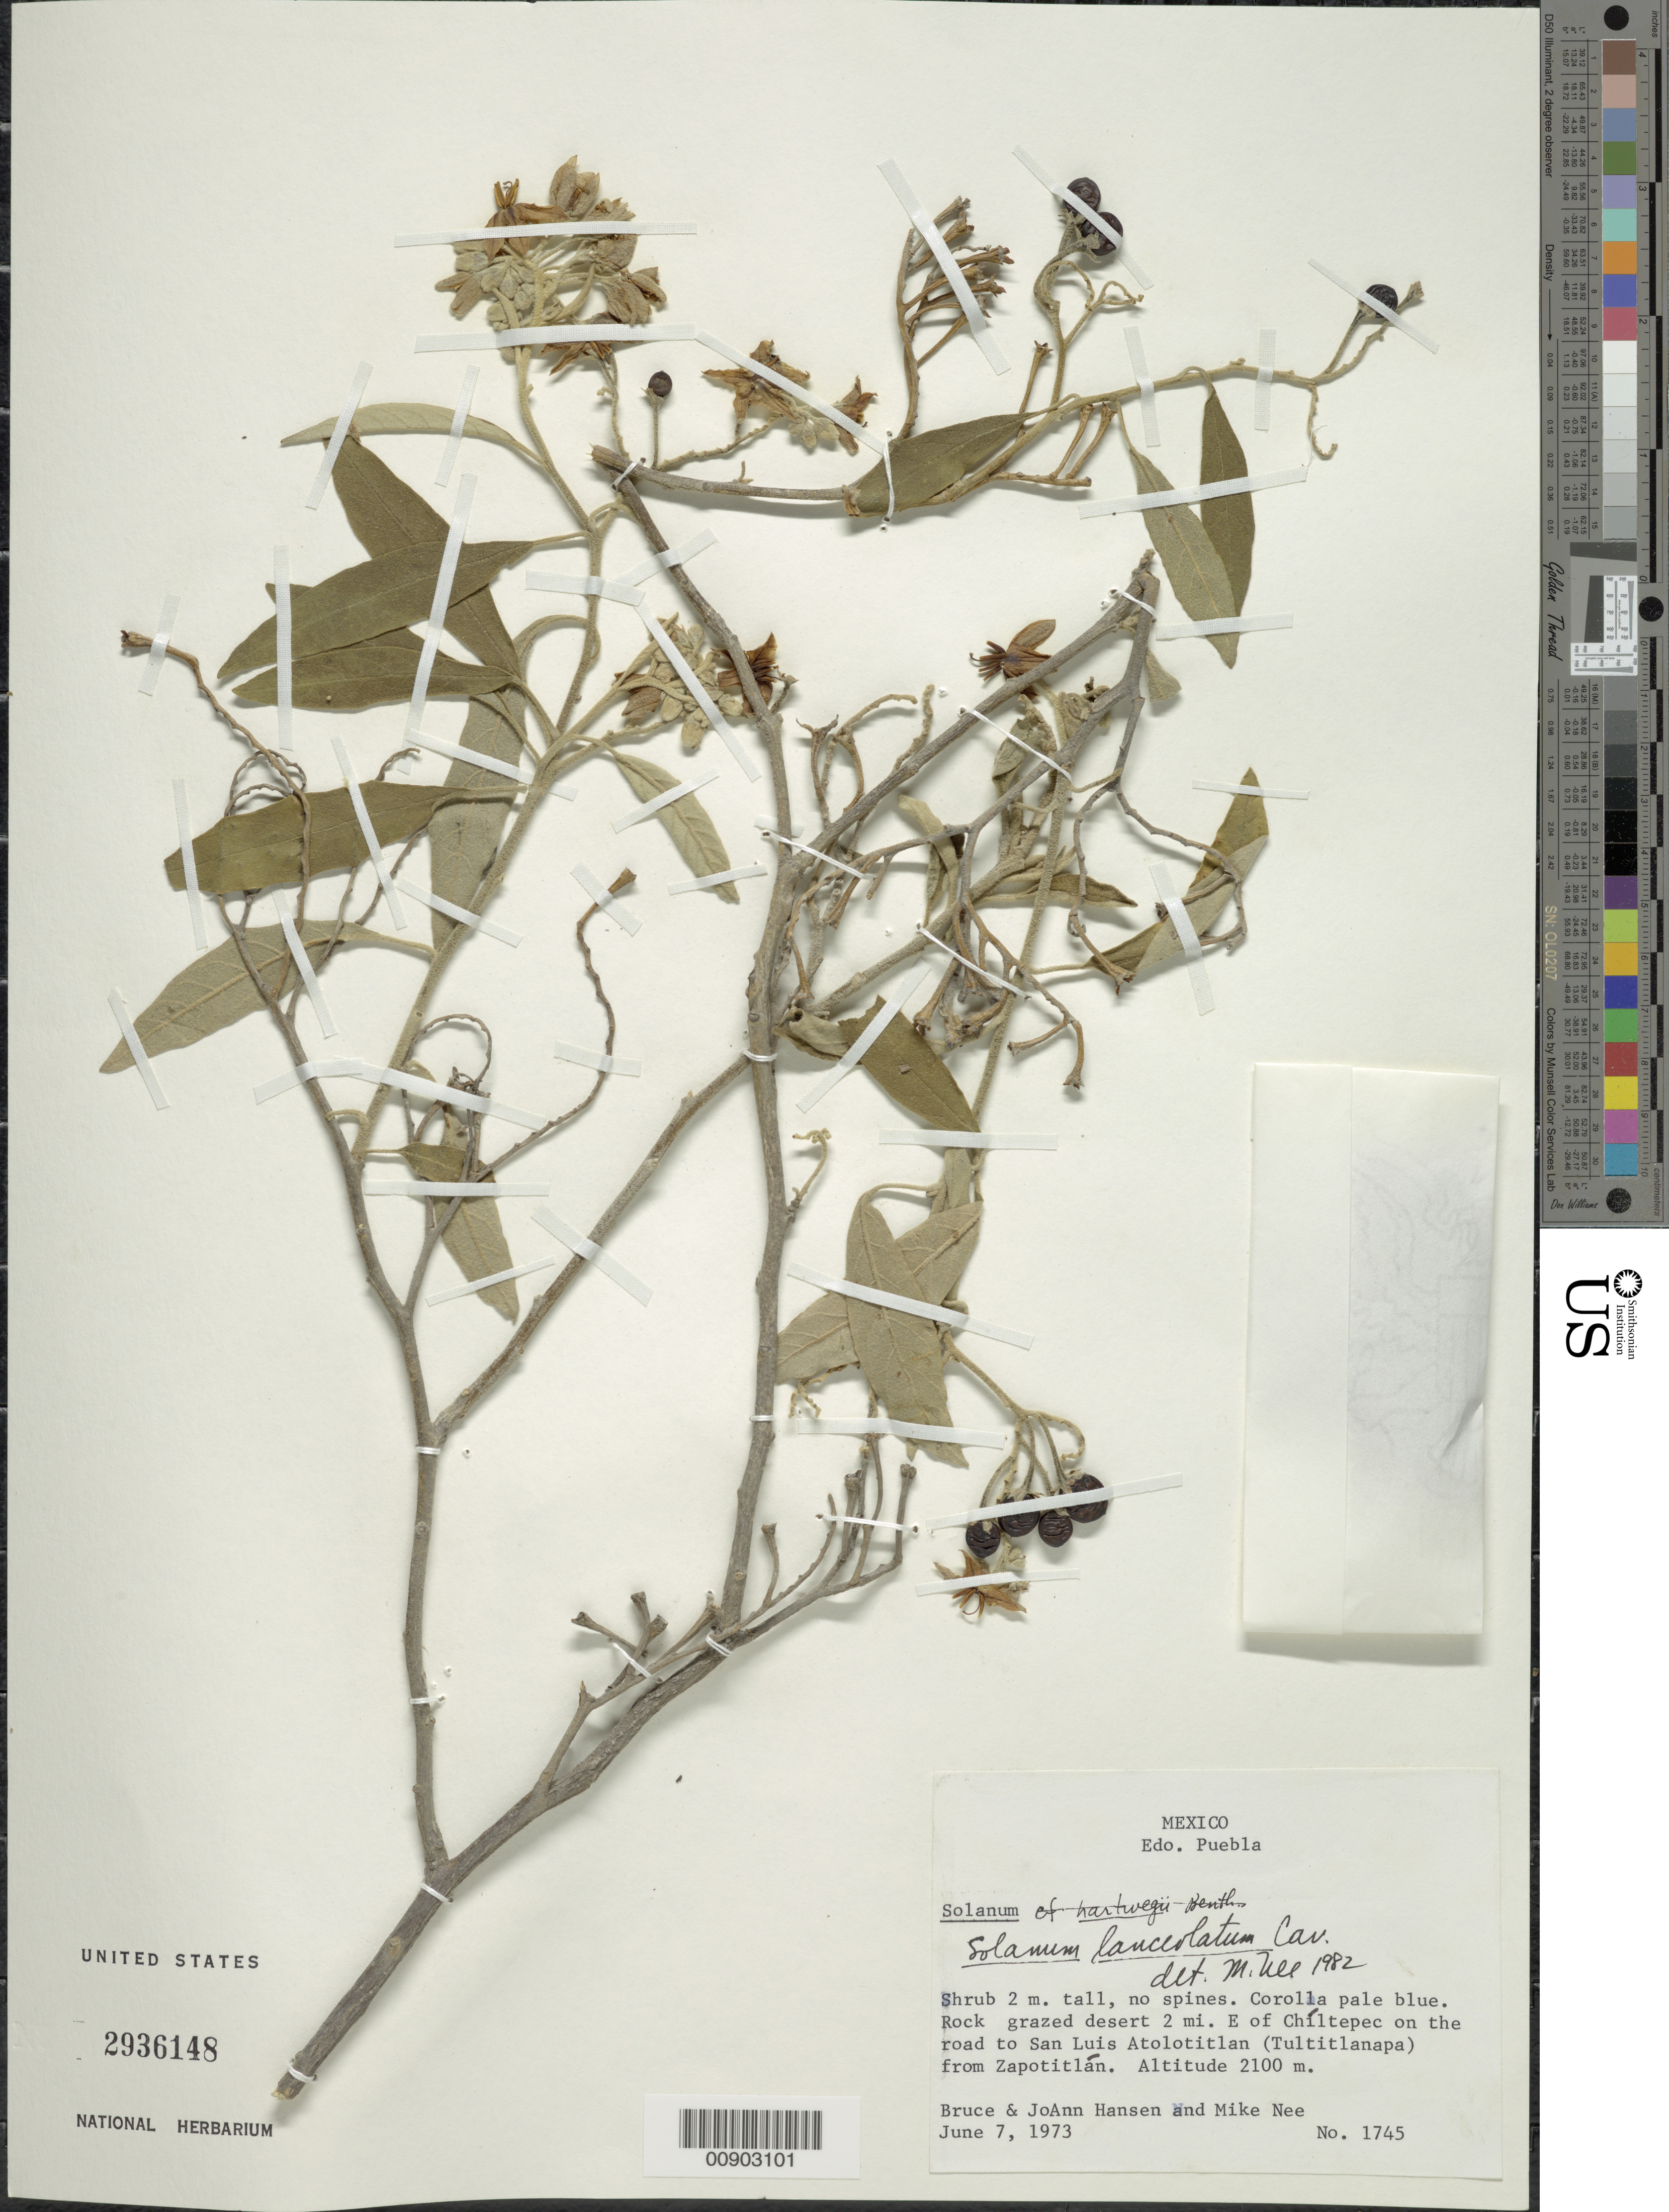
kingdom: Plantae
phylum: Tracheophyta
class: Magnoliopsida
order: Solanales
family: Solanaceae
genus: Solanum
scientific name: Solanum lanceolatum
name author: Cav.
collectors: B. Hansen, J. Hansen & M. Nee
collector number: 1745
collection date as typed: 07 Jun 1973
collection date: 1973-06-07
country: Mexico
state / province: Puebla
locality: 2 mi. E of Chíltepec on the road to San Luis Atolotitlan (Tultitlanapa) from Zapotitlán.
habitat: Rock grazed desert.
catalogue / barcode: US 2936148